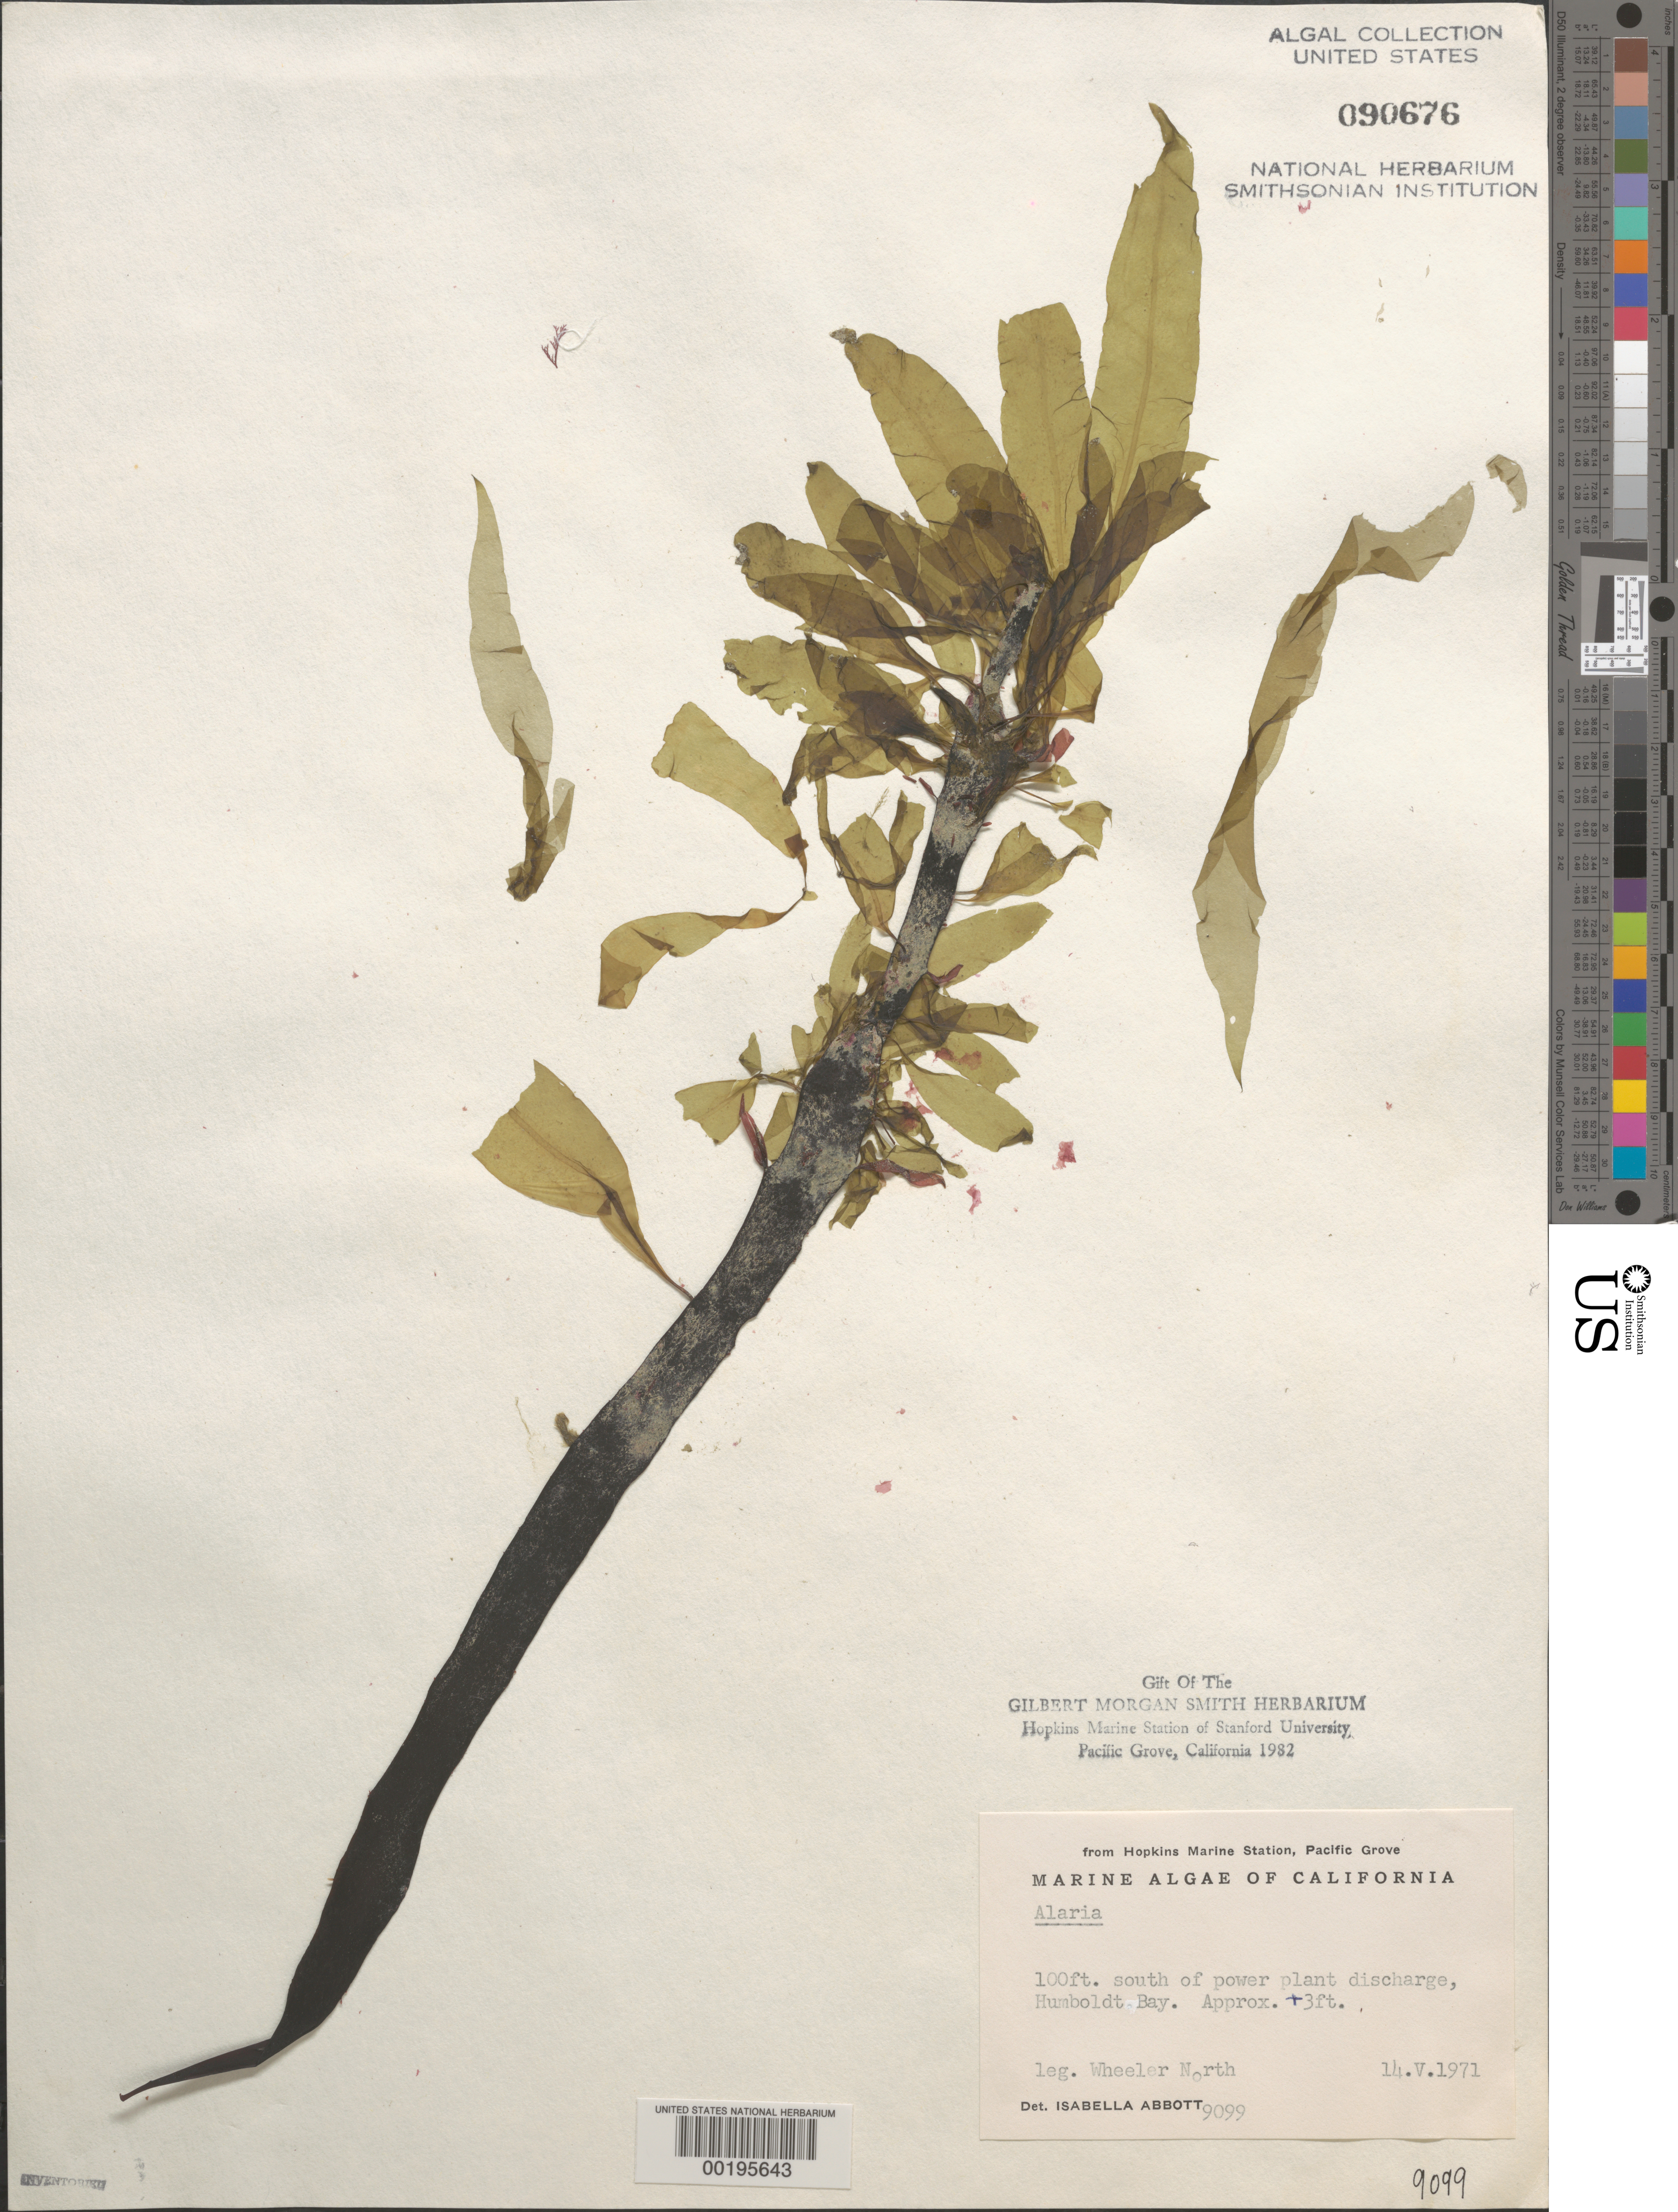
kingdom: Chromista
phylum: Ochrophyta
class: Phaeophyceae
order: Laminariales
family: Alariaceae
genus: Alaria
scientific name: Alaria sp.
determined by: Abbott, Isabella A.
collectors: W. North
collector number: IAA 9099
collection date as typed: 14 May 1971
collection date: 1971-05-14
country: United States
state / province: California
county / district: Humboldt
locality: Humboldt Bay, PG & E discharge canal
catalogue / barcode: US 90676